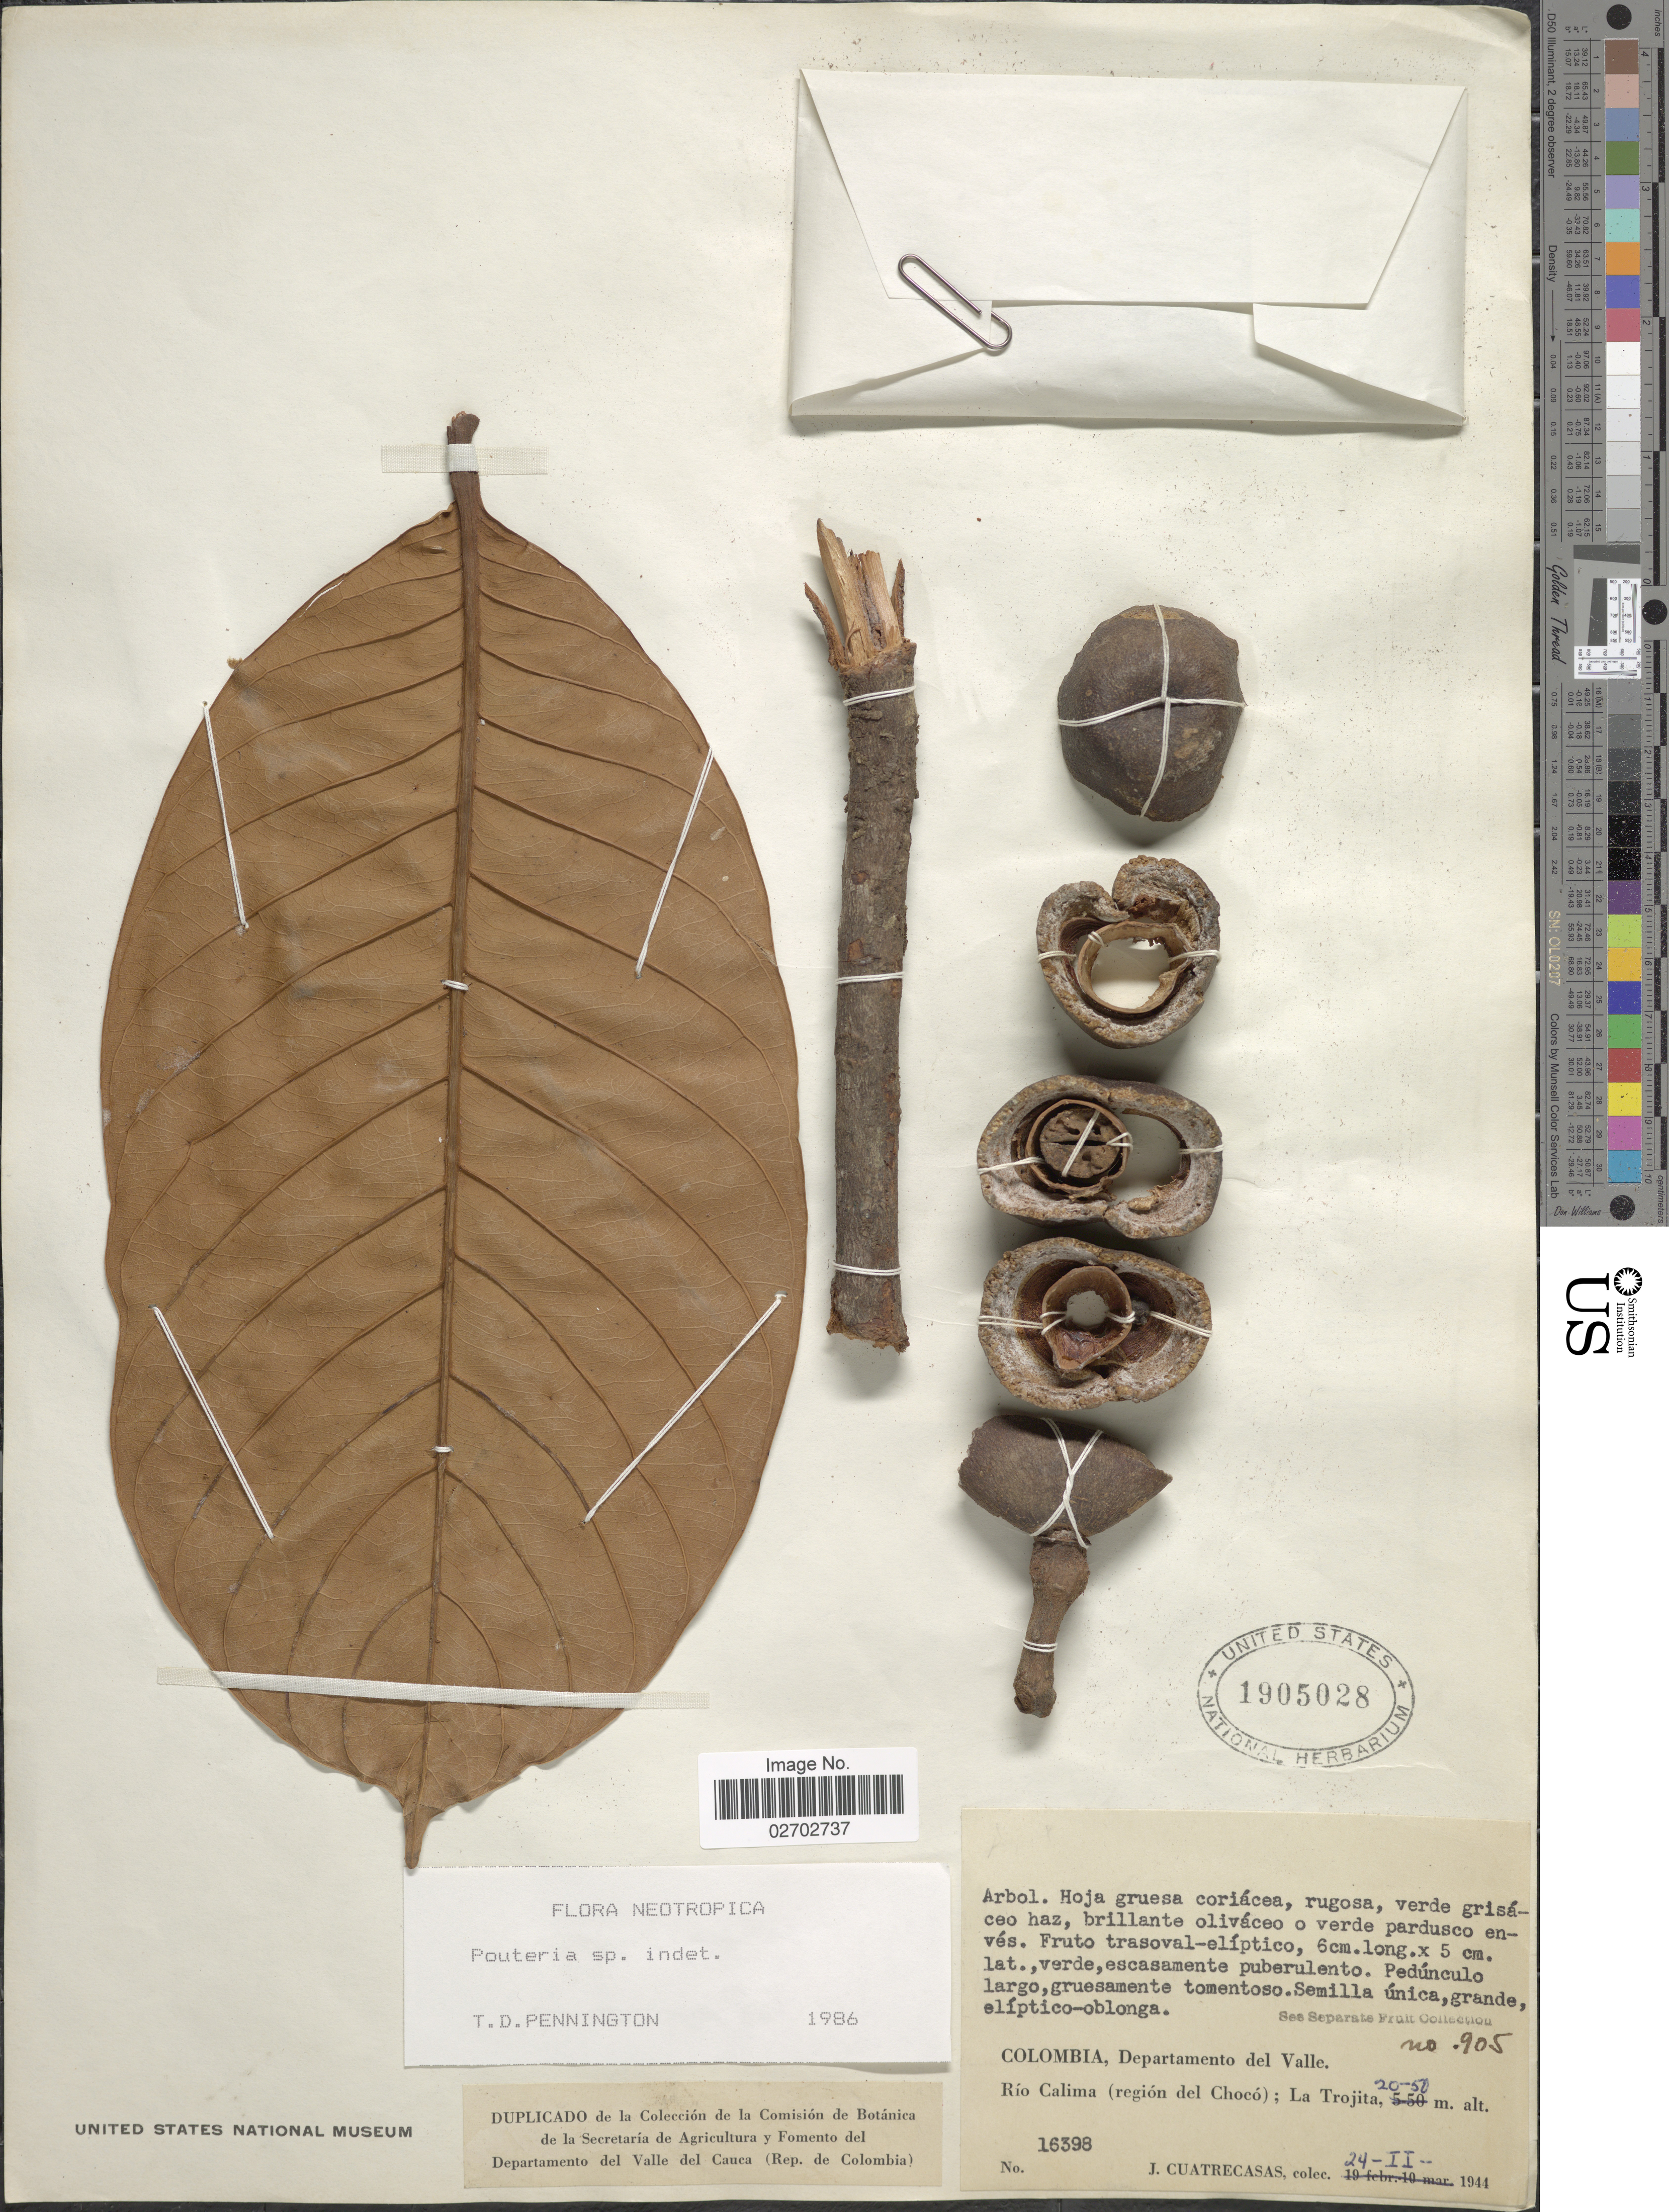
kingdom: Plantae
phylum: Tracheophyta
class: Magnoliopsida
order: Ericales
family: Sapotaceae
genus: Pouteria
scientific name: Pouteria sp.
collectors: J. Cuatrecasas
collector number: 16398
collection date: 1944-02-24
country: Colombia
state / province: Valle del Cauca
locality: Departamento del Valle. Rio Calima (region del Choco); La Trojita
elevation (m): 20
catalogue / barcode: US 1905028